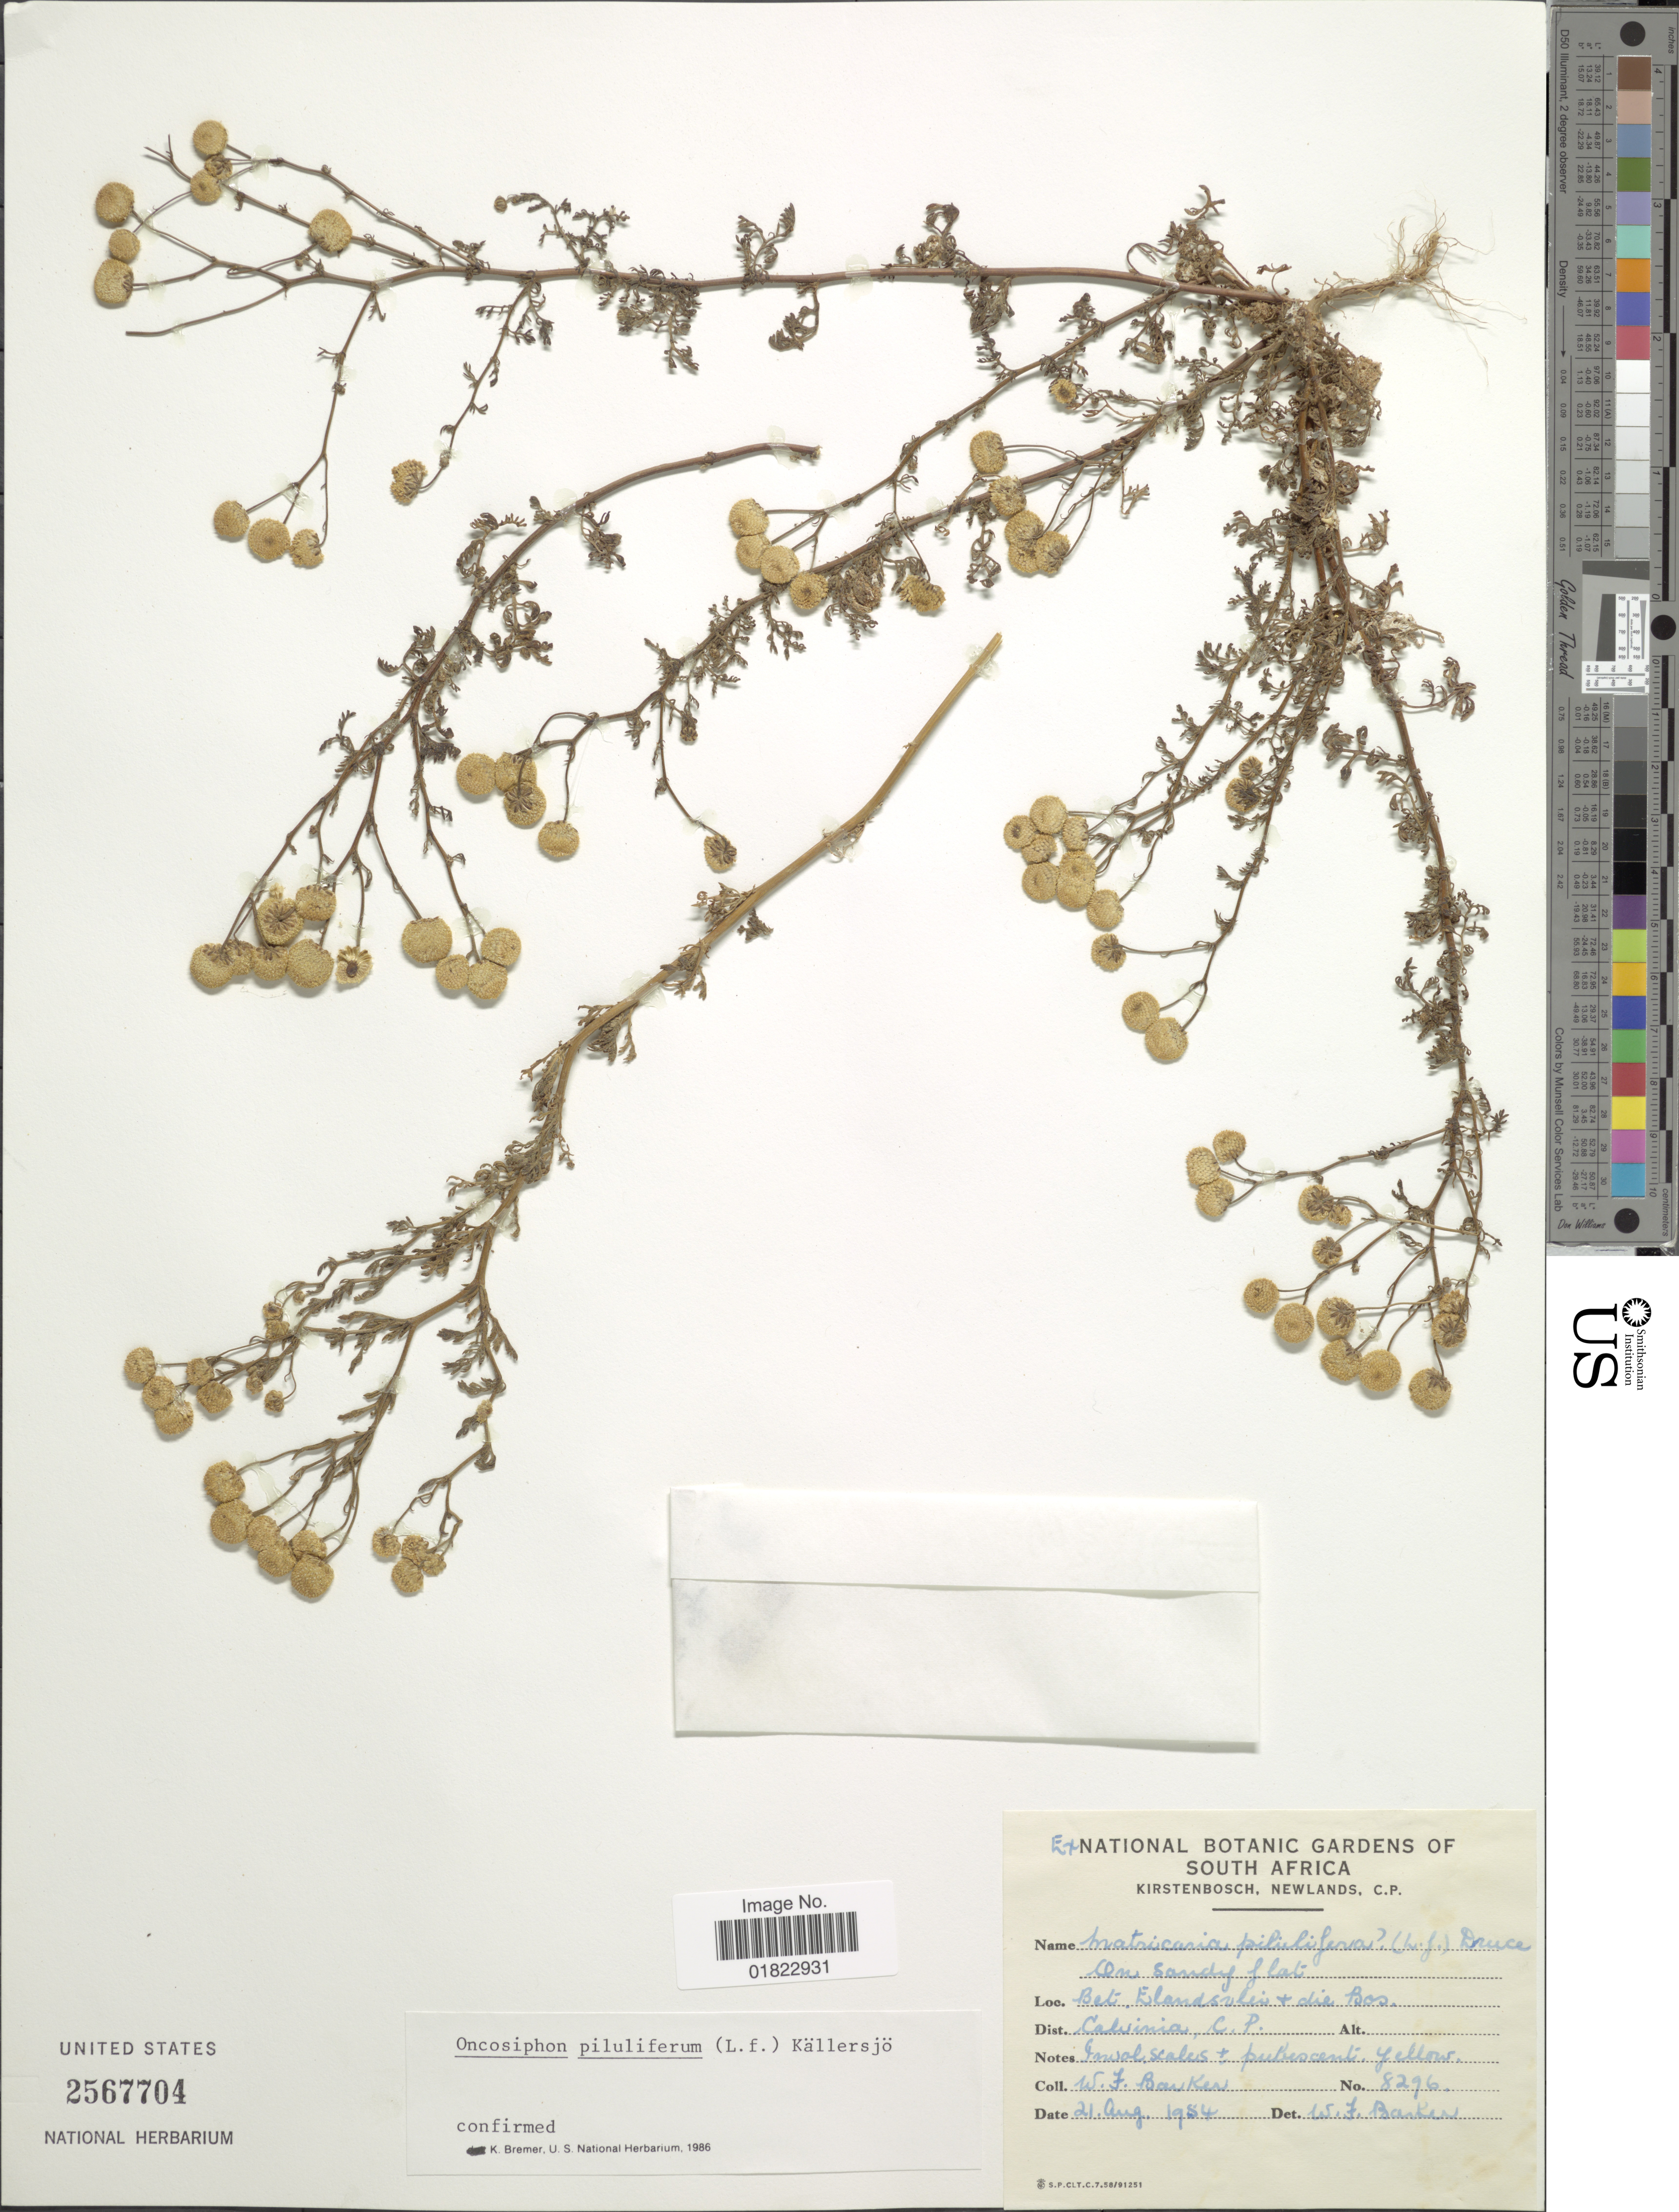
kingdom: Plantae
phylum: Tracheophyta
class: Magnoliopsida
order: Asterales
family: Asteraceae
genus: Oncosiphon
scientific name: Oncosiphon piluliferum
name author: (L. f.) Källersjö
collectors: W. R. Barker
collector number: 8296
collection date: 1954-08-21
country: South Africa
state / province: Northern Cape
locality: Bet. Elandsvlei + die Bos, Dist. Calvinia, C.P.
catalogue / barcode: US 2567704